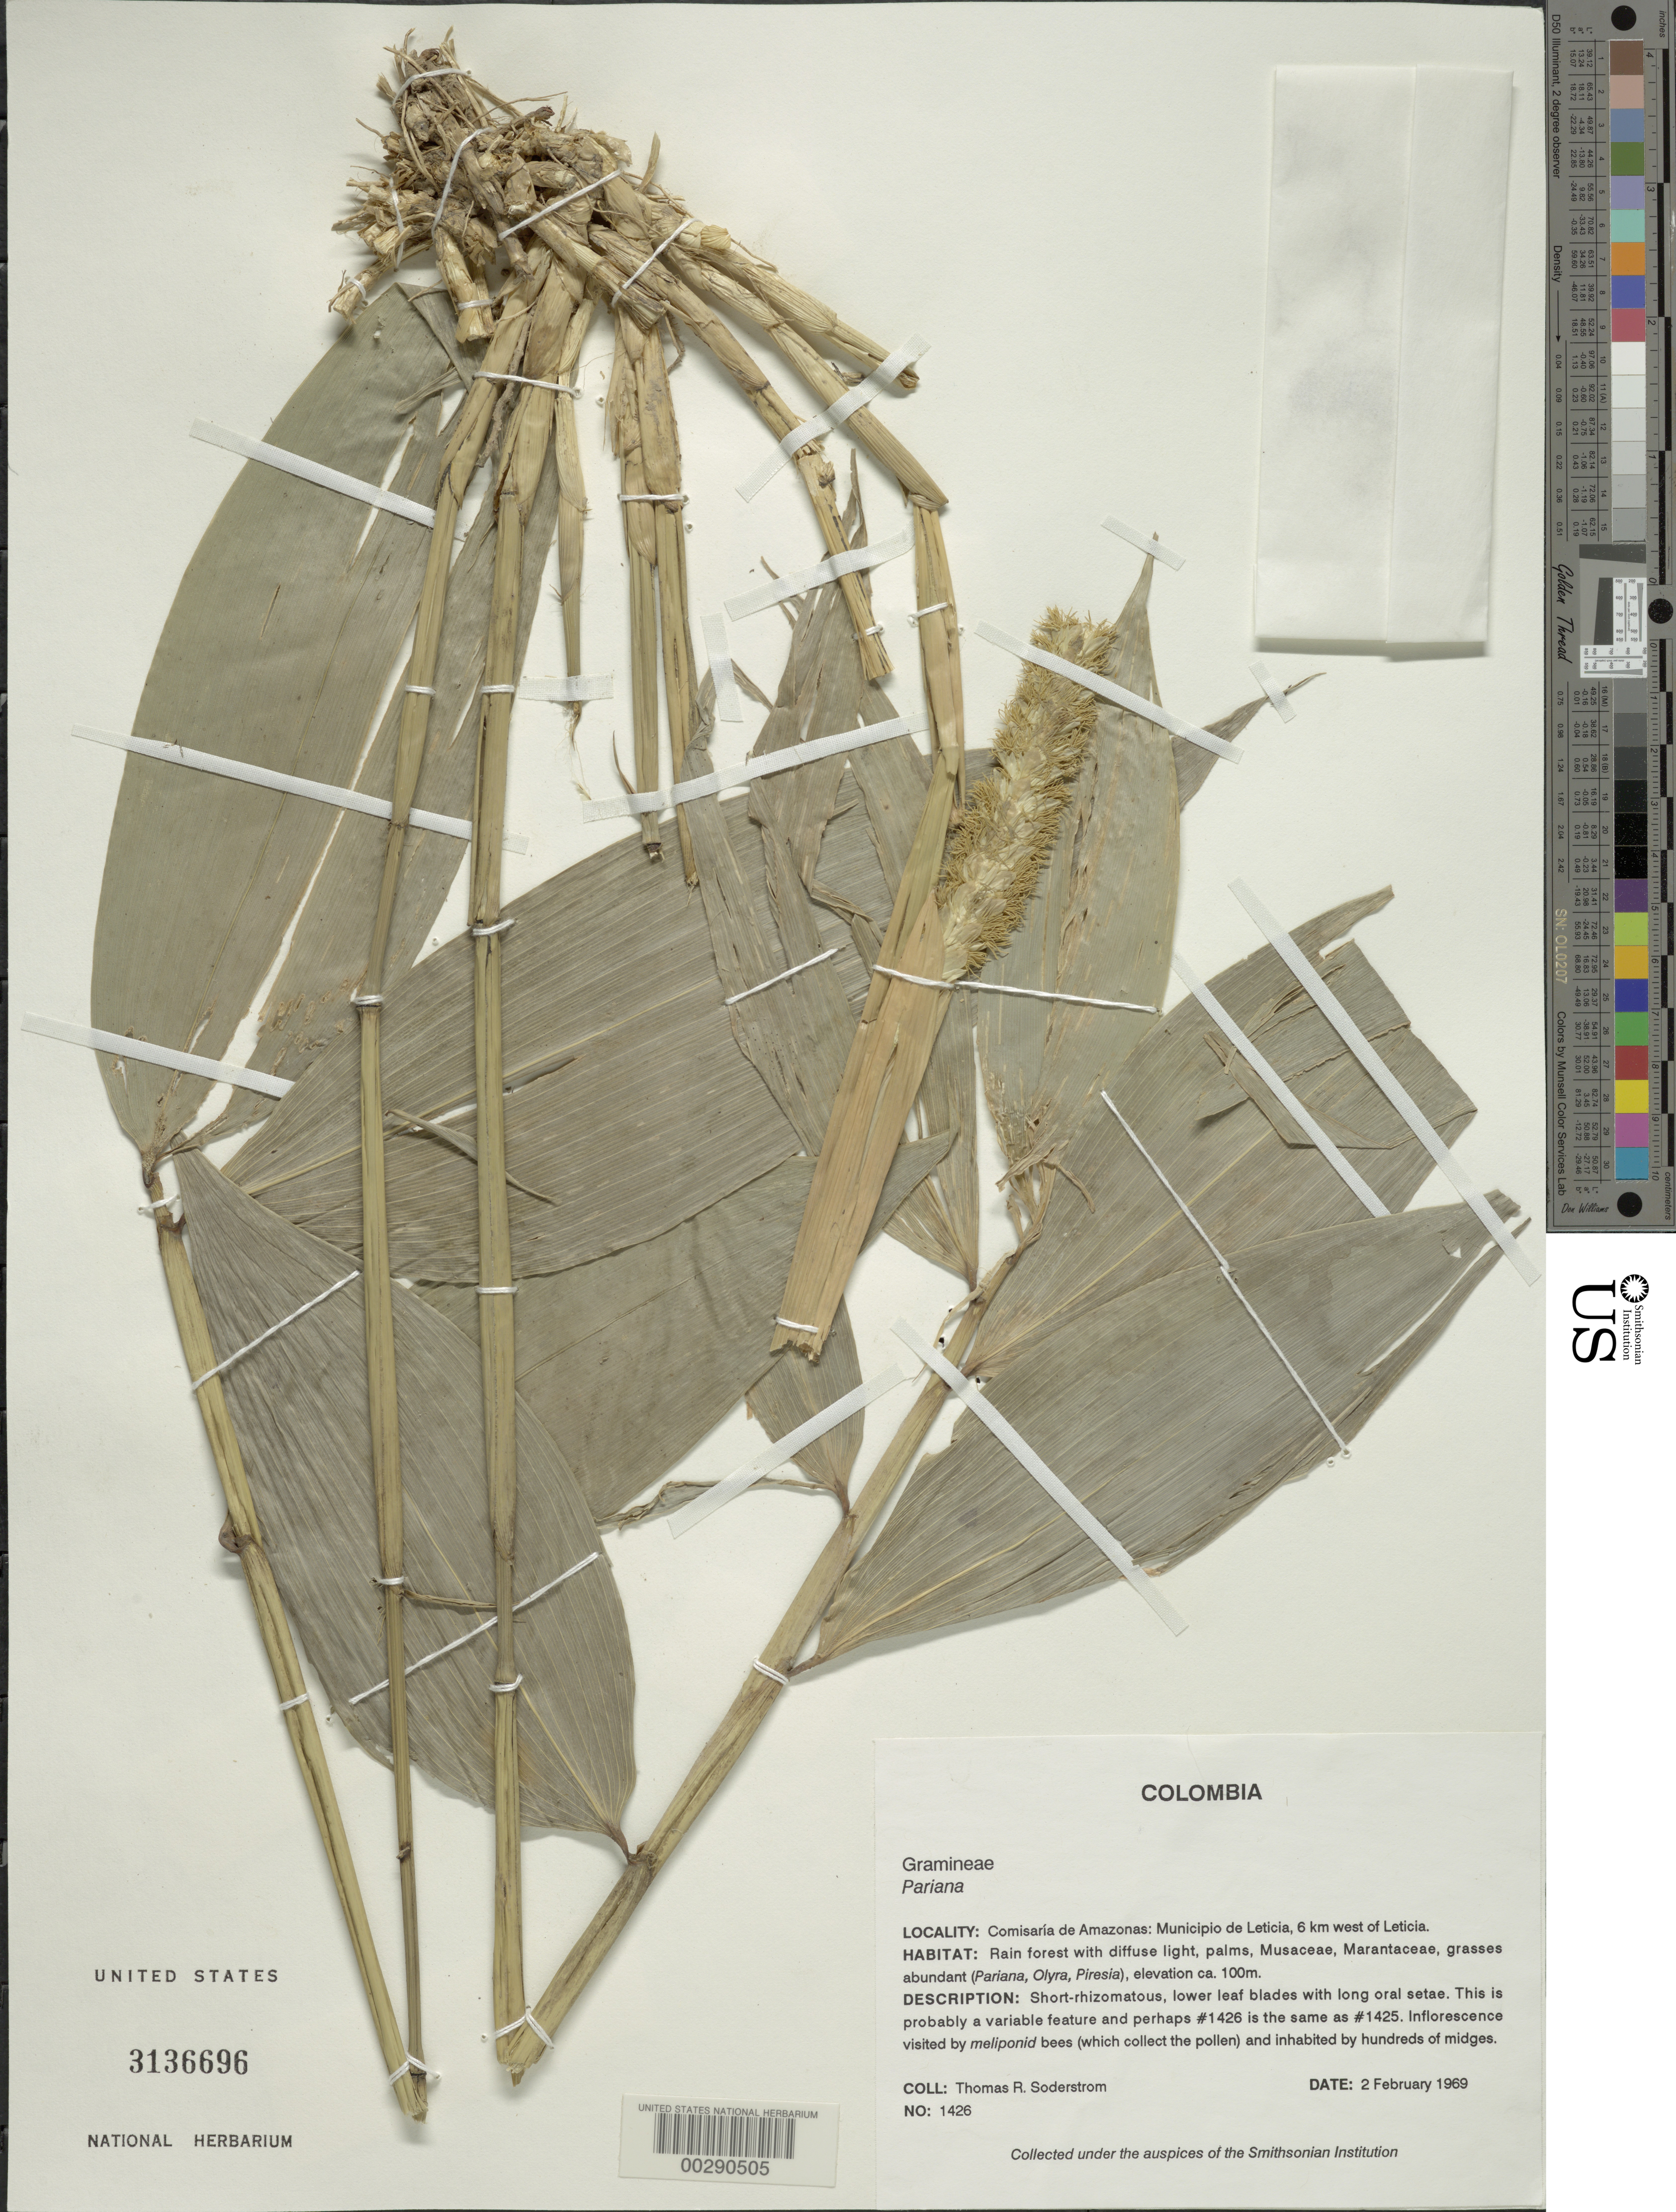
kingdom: Plantae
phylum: Tracheophyta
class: Liliopsida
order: Poales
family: Poaceae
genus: Pariana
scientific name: Pariana sp.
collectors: T. R. Soderstrom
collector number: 1426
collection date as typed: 02 Feb 1969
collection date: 1969-02-02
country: Colombia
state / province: Amazônas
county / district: Leticia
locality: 4 km W of Leticia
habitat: Rain forest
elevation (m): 100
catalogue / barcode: US 3136696